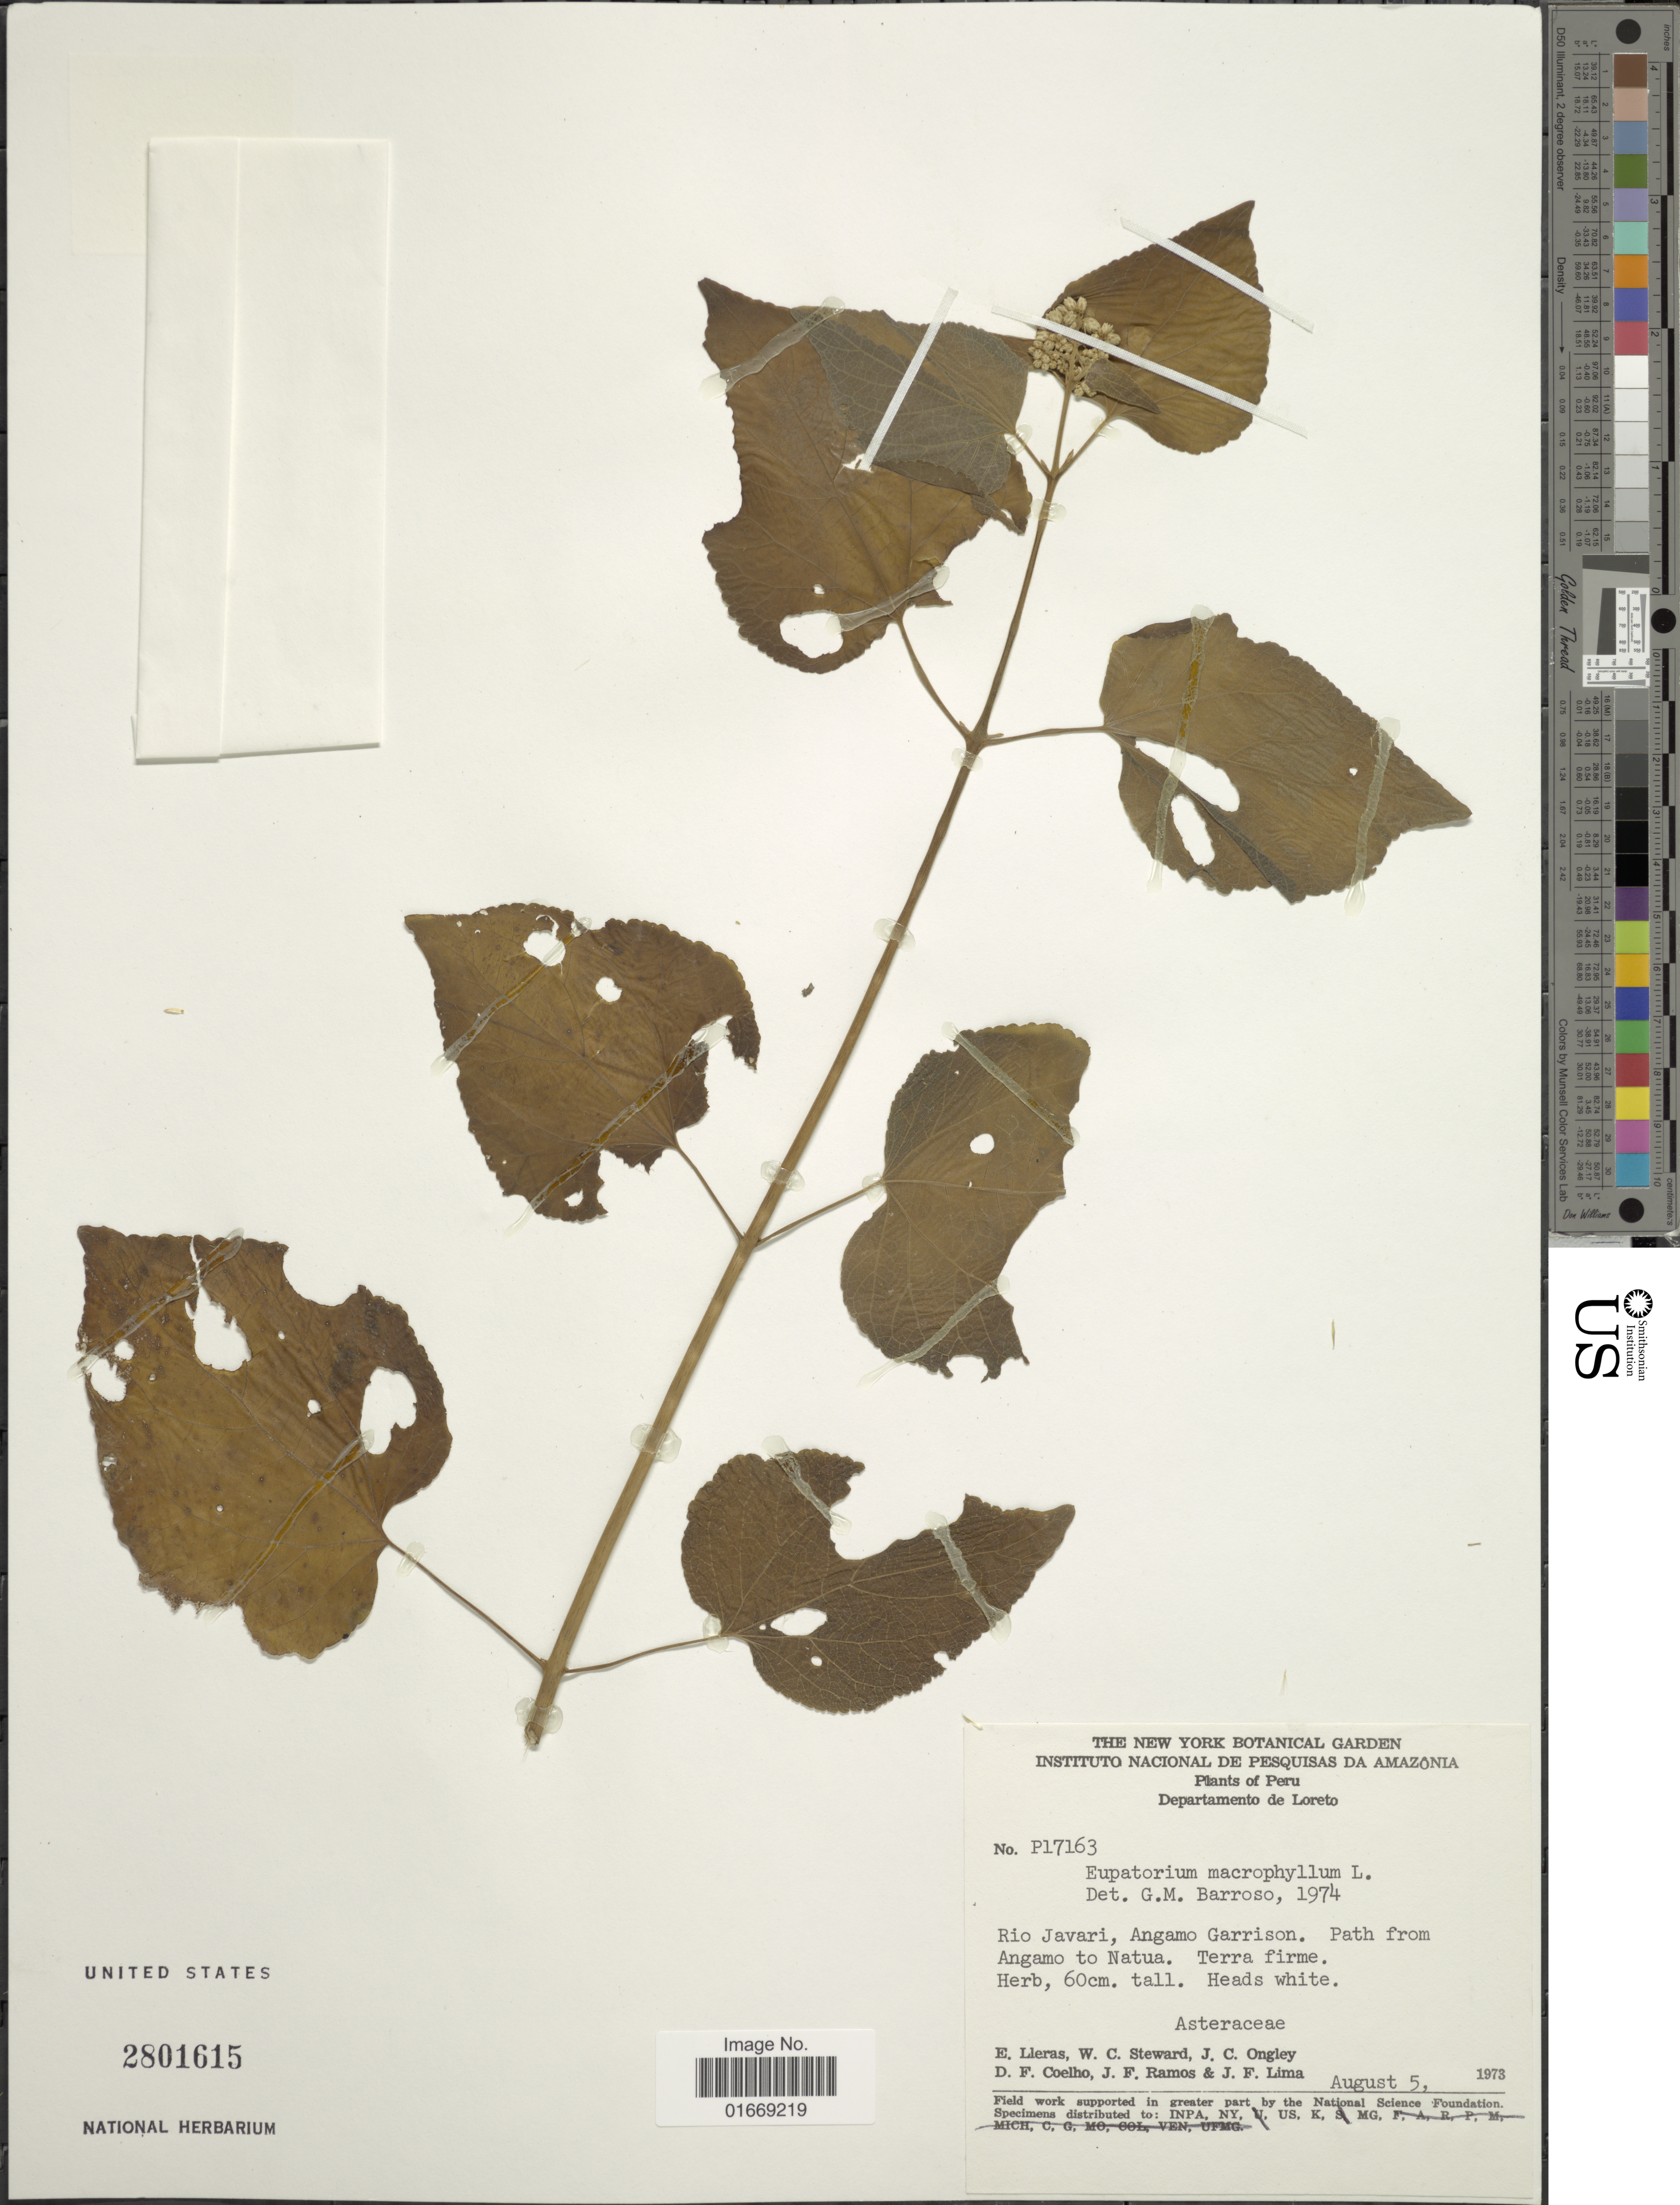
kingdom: Plantae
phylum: Tracheophyta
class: Magnoliopsida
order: Asterales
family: Asteraceae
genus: Hebeclinium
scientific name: Hebeclinium macrophyllum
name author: (L.) DC.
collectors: E. Lleras, W. C. Steward, J. C. Ongley, D. F. Coêlho & et al.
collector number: P17163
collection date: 1973-08-05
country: Peru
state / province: Loreto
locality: Departamento de Loreto. Rio Javari, Angamo Garrison. Path from Angamo to Natua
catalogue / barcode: US 2801615